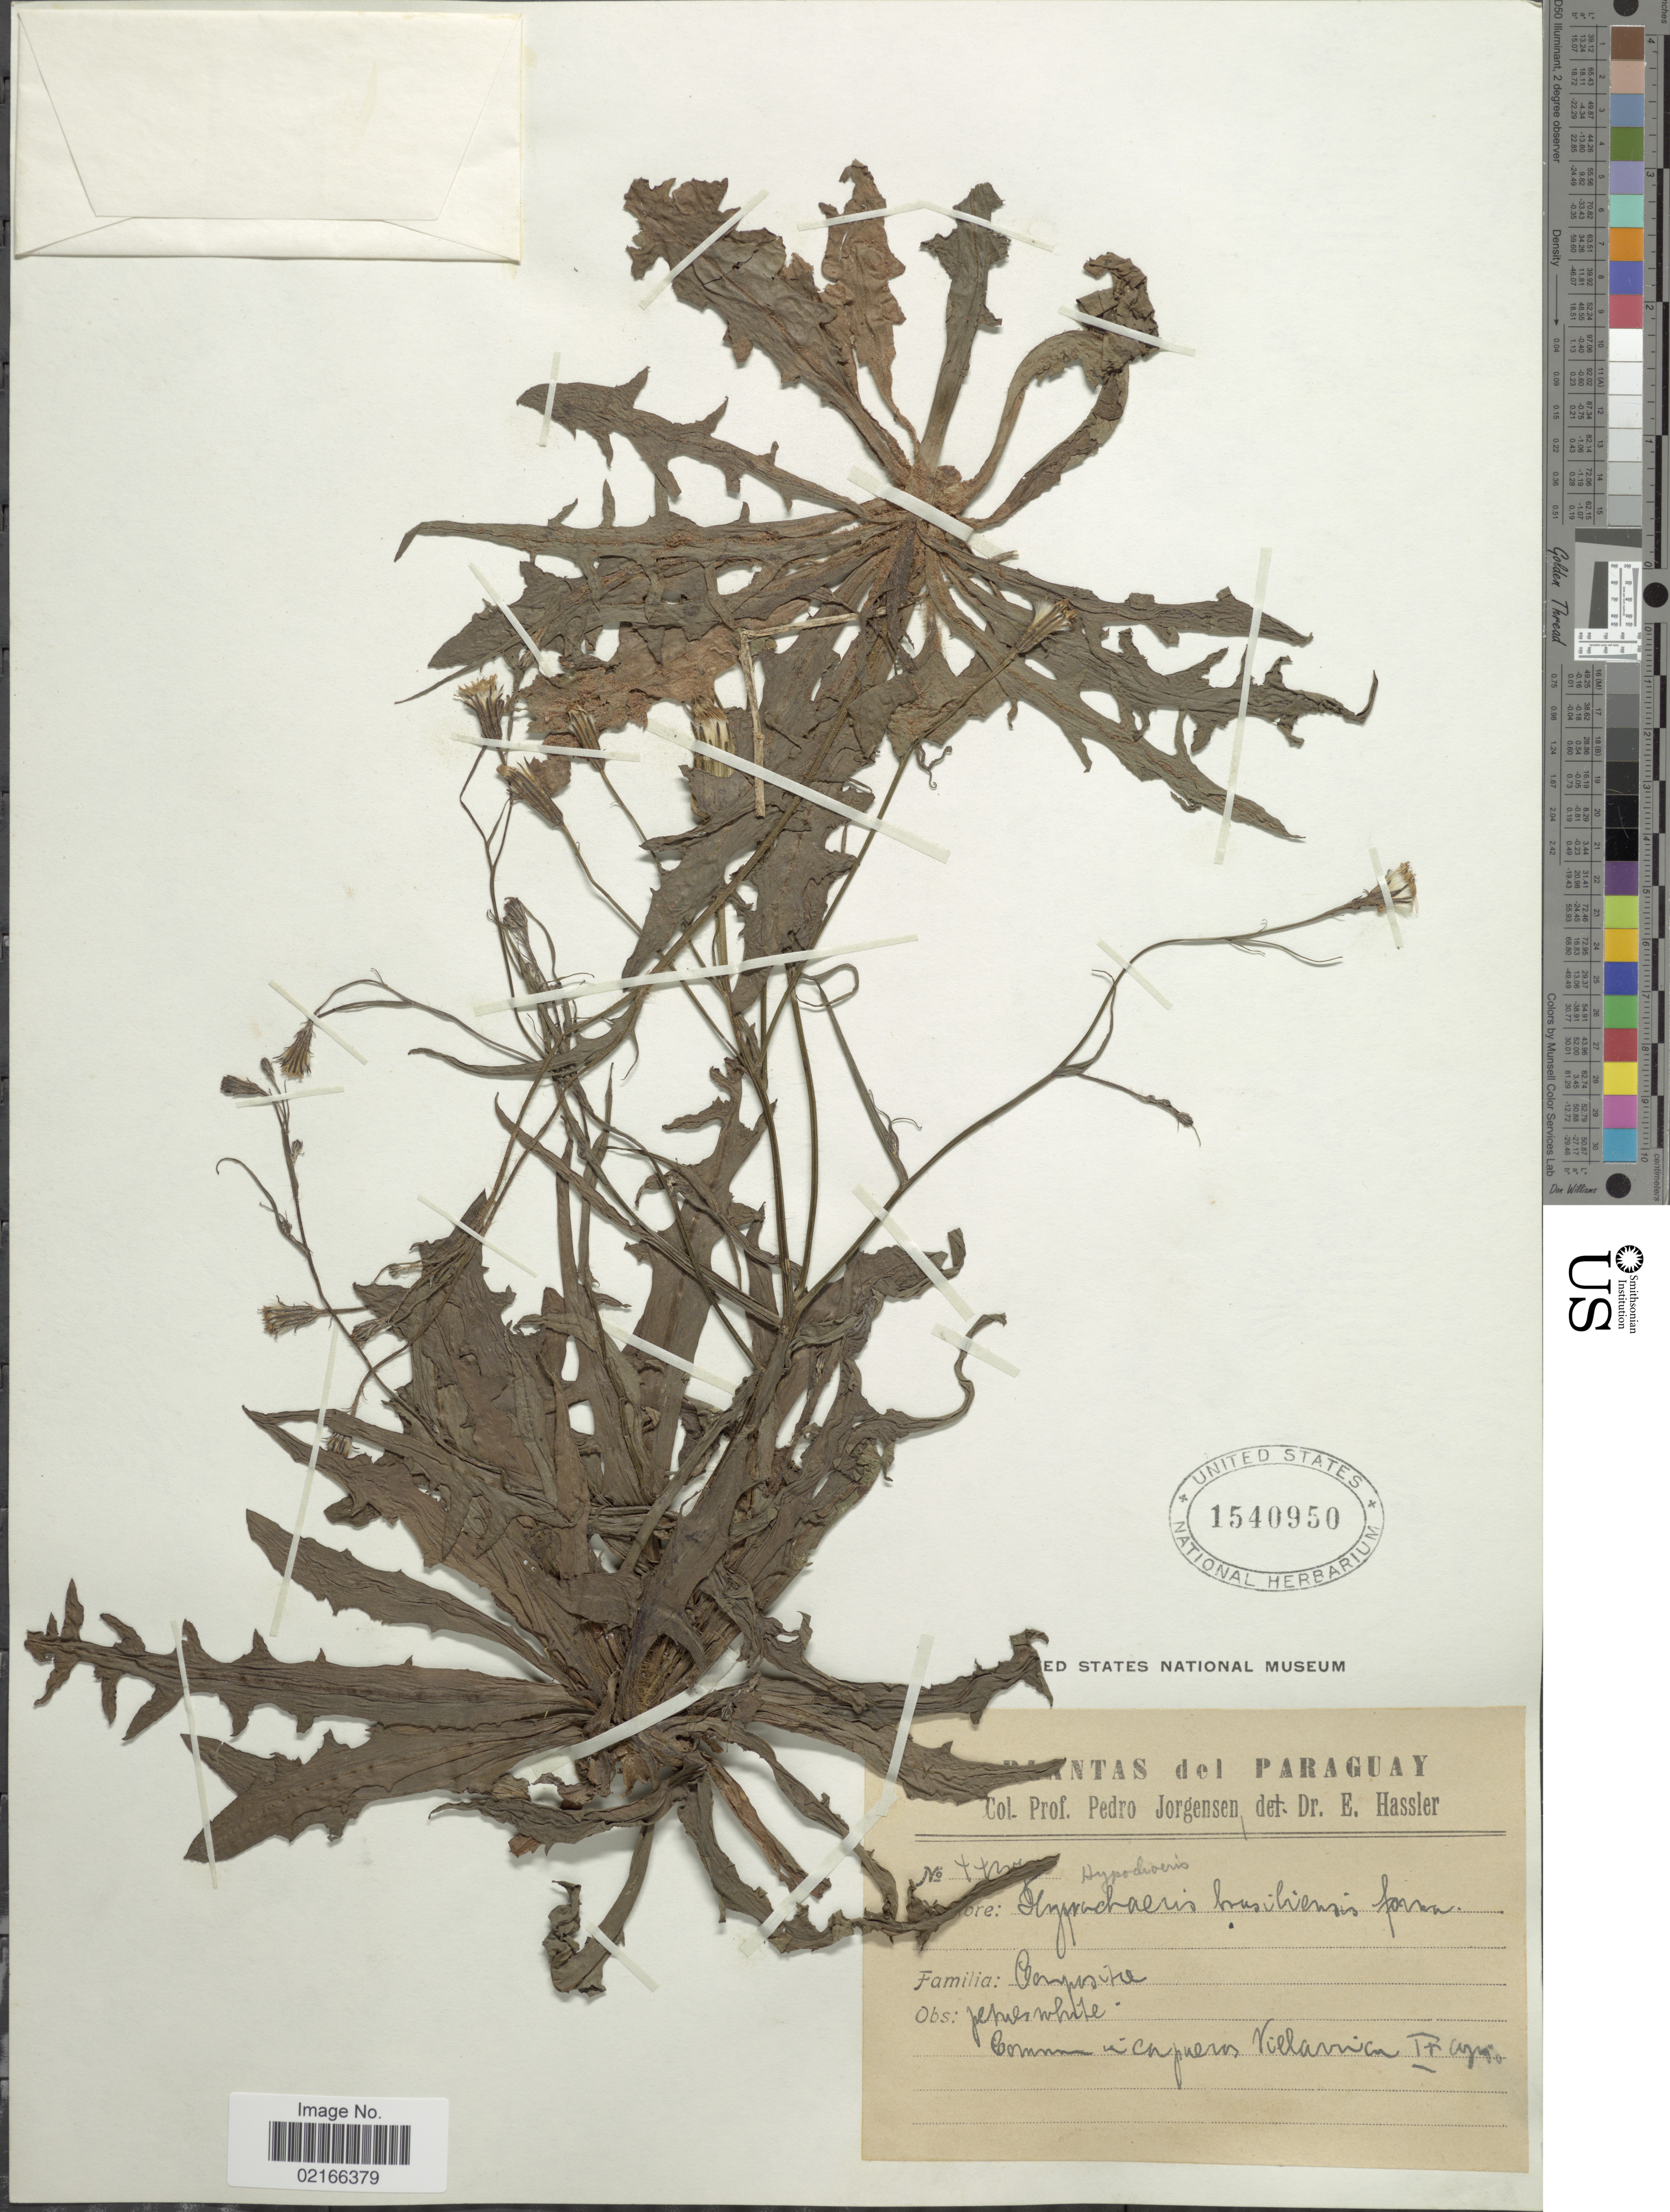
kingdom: Plantae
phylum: Tracheophyta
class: Magnoliopsida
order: Asterales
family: Asteraceae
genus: Hypochaeris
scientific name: Hypochaeris brasiliensis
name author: (Less.) Griseb.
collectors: P. Jörgensen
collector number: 773!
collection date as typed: Transcribed d/m/y: /8/15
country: Paraguay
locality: Villarrica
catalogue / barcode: US 1540950